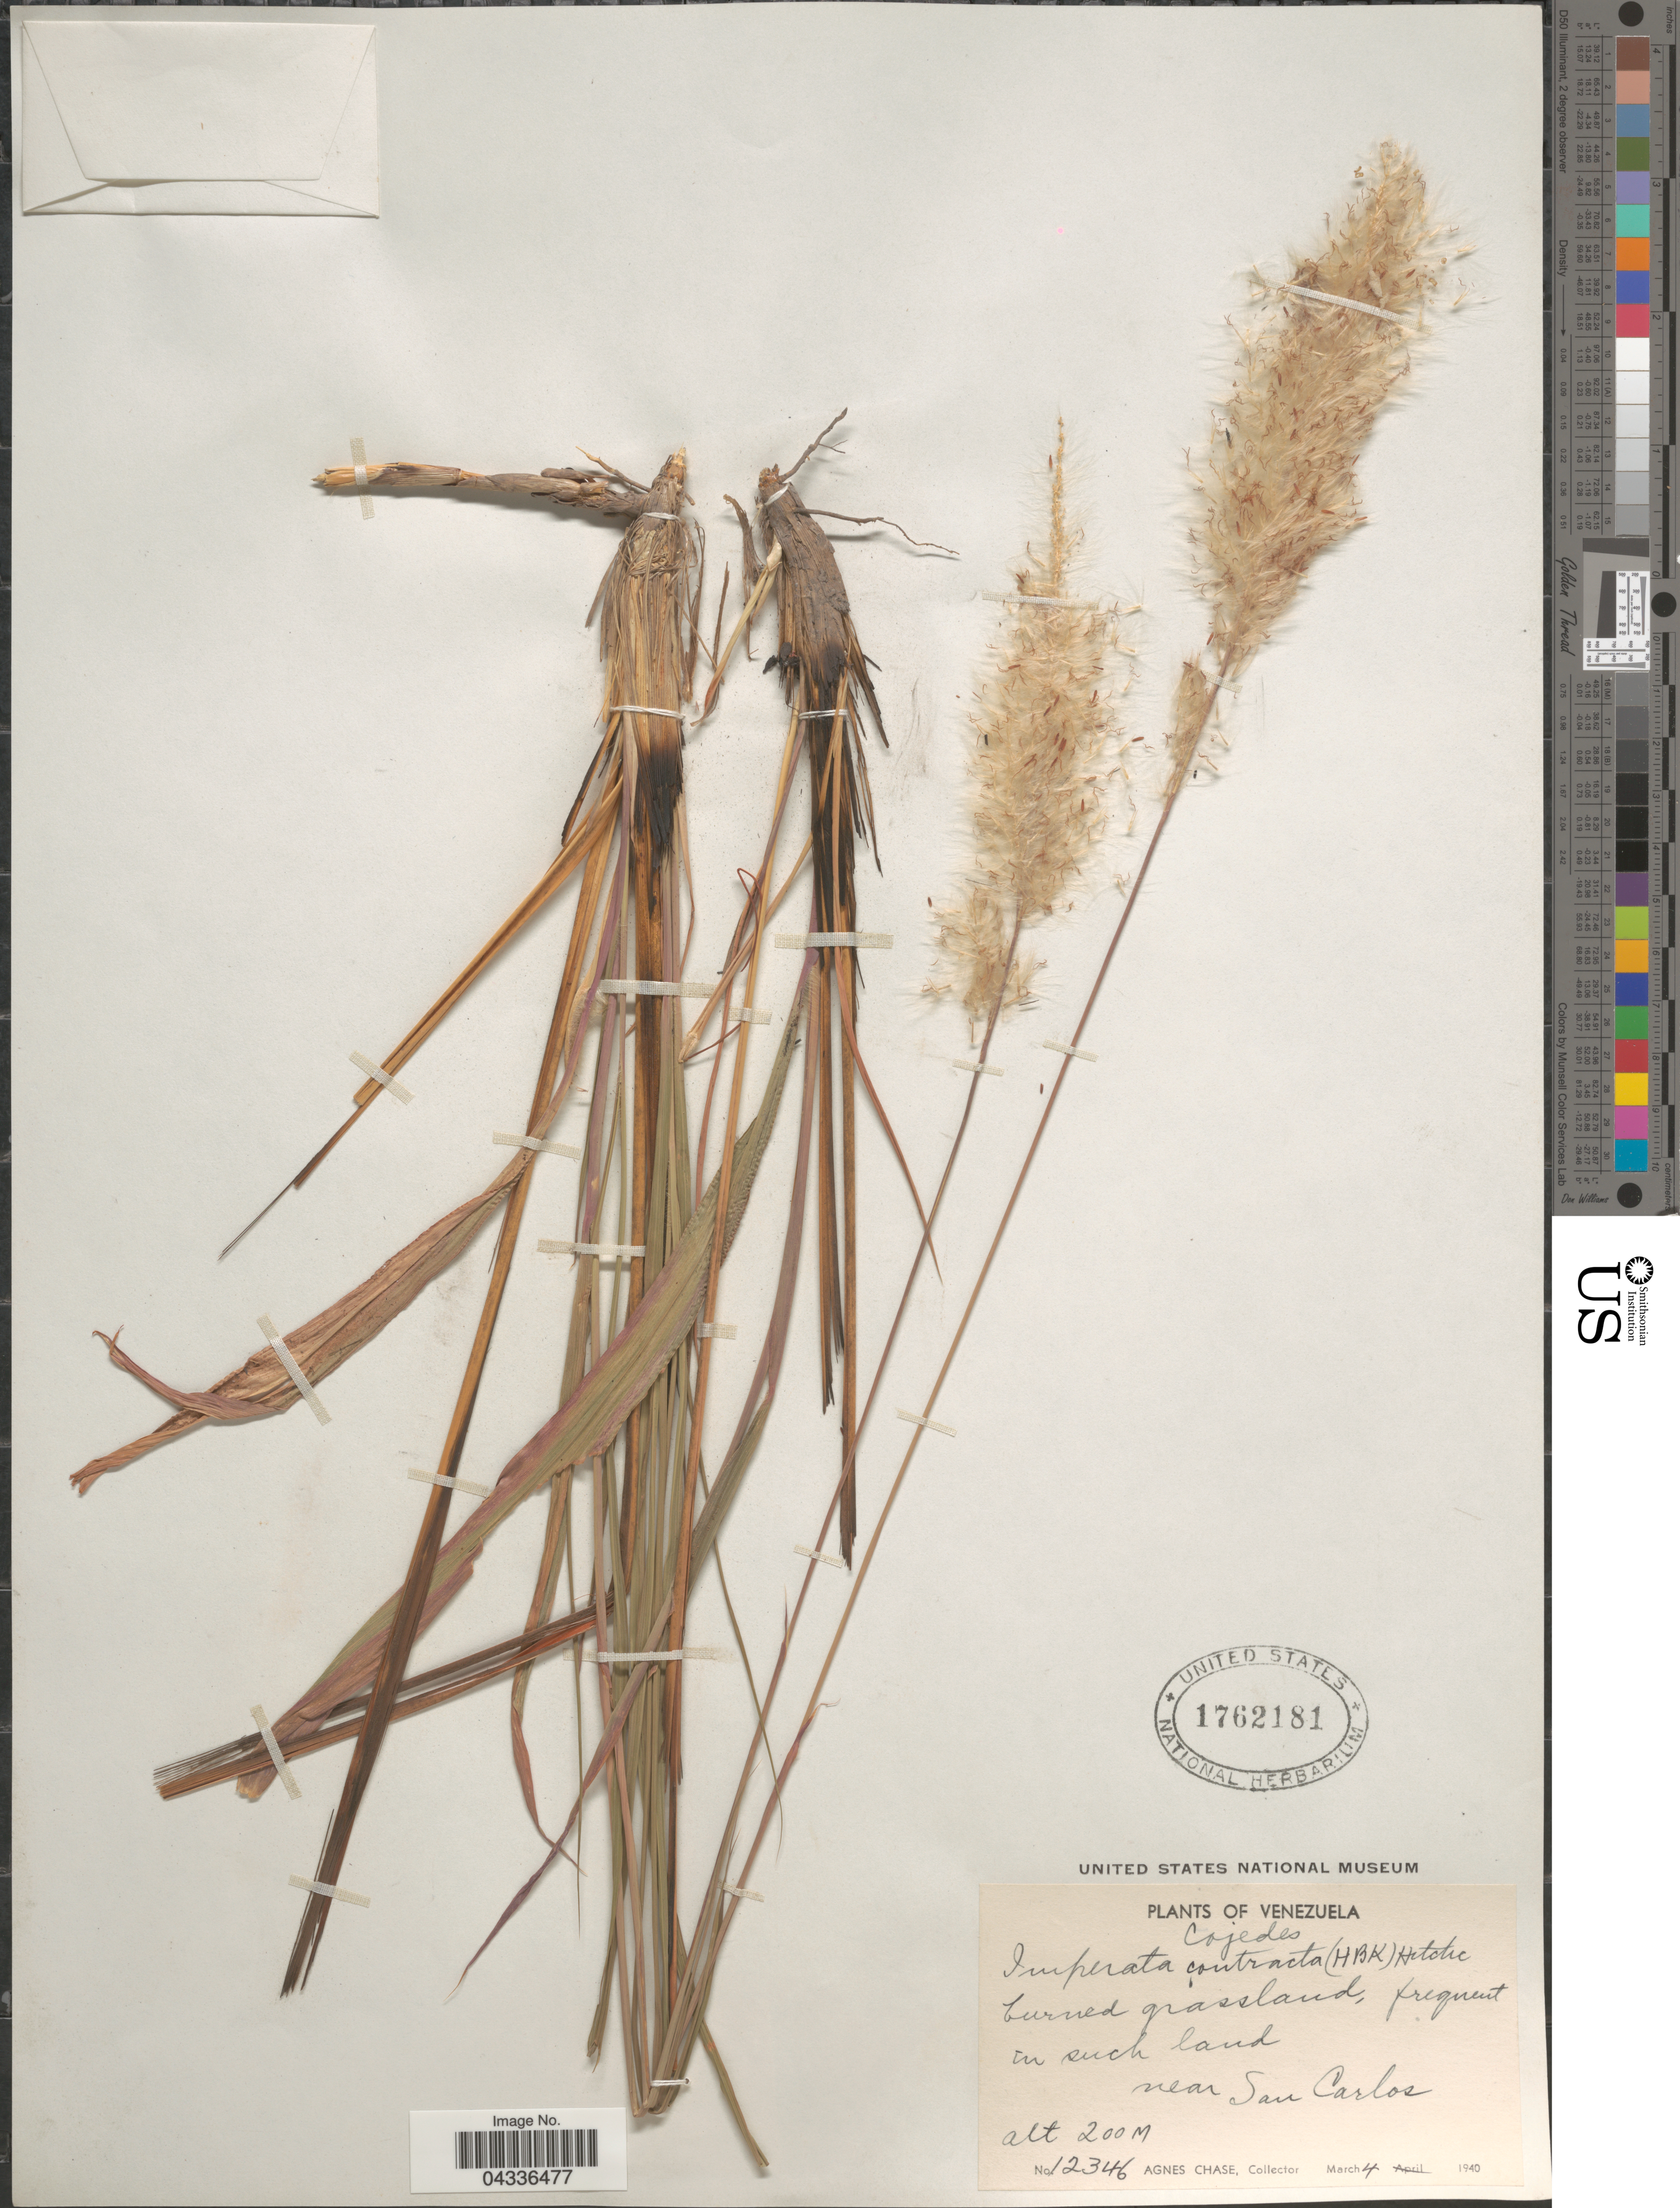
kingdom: Plantae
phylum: Tracheophyta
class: Liliopsida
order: Poales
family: Poaceae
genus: Imperata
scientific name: Imperata contracta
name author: (Kunth) Hitchc.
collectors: A. Chase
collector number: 12346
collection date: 1940-03-04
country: Venezuela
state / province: Cojedes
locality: Near San Carlos.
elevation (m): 200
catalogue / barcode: US 1762181